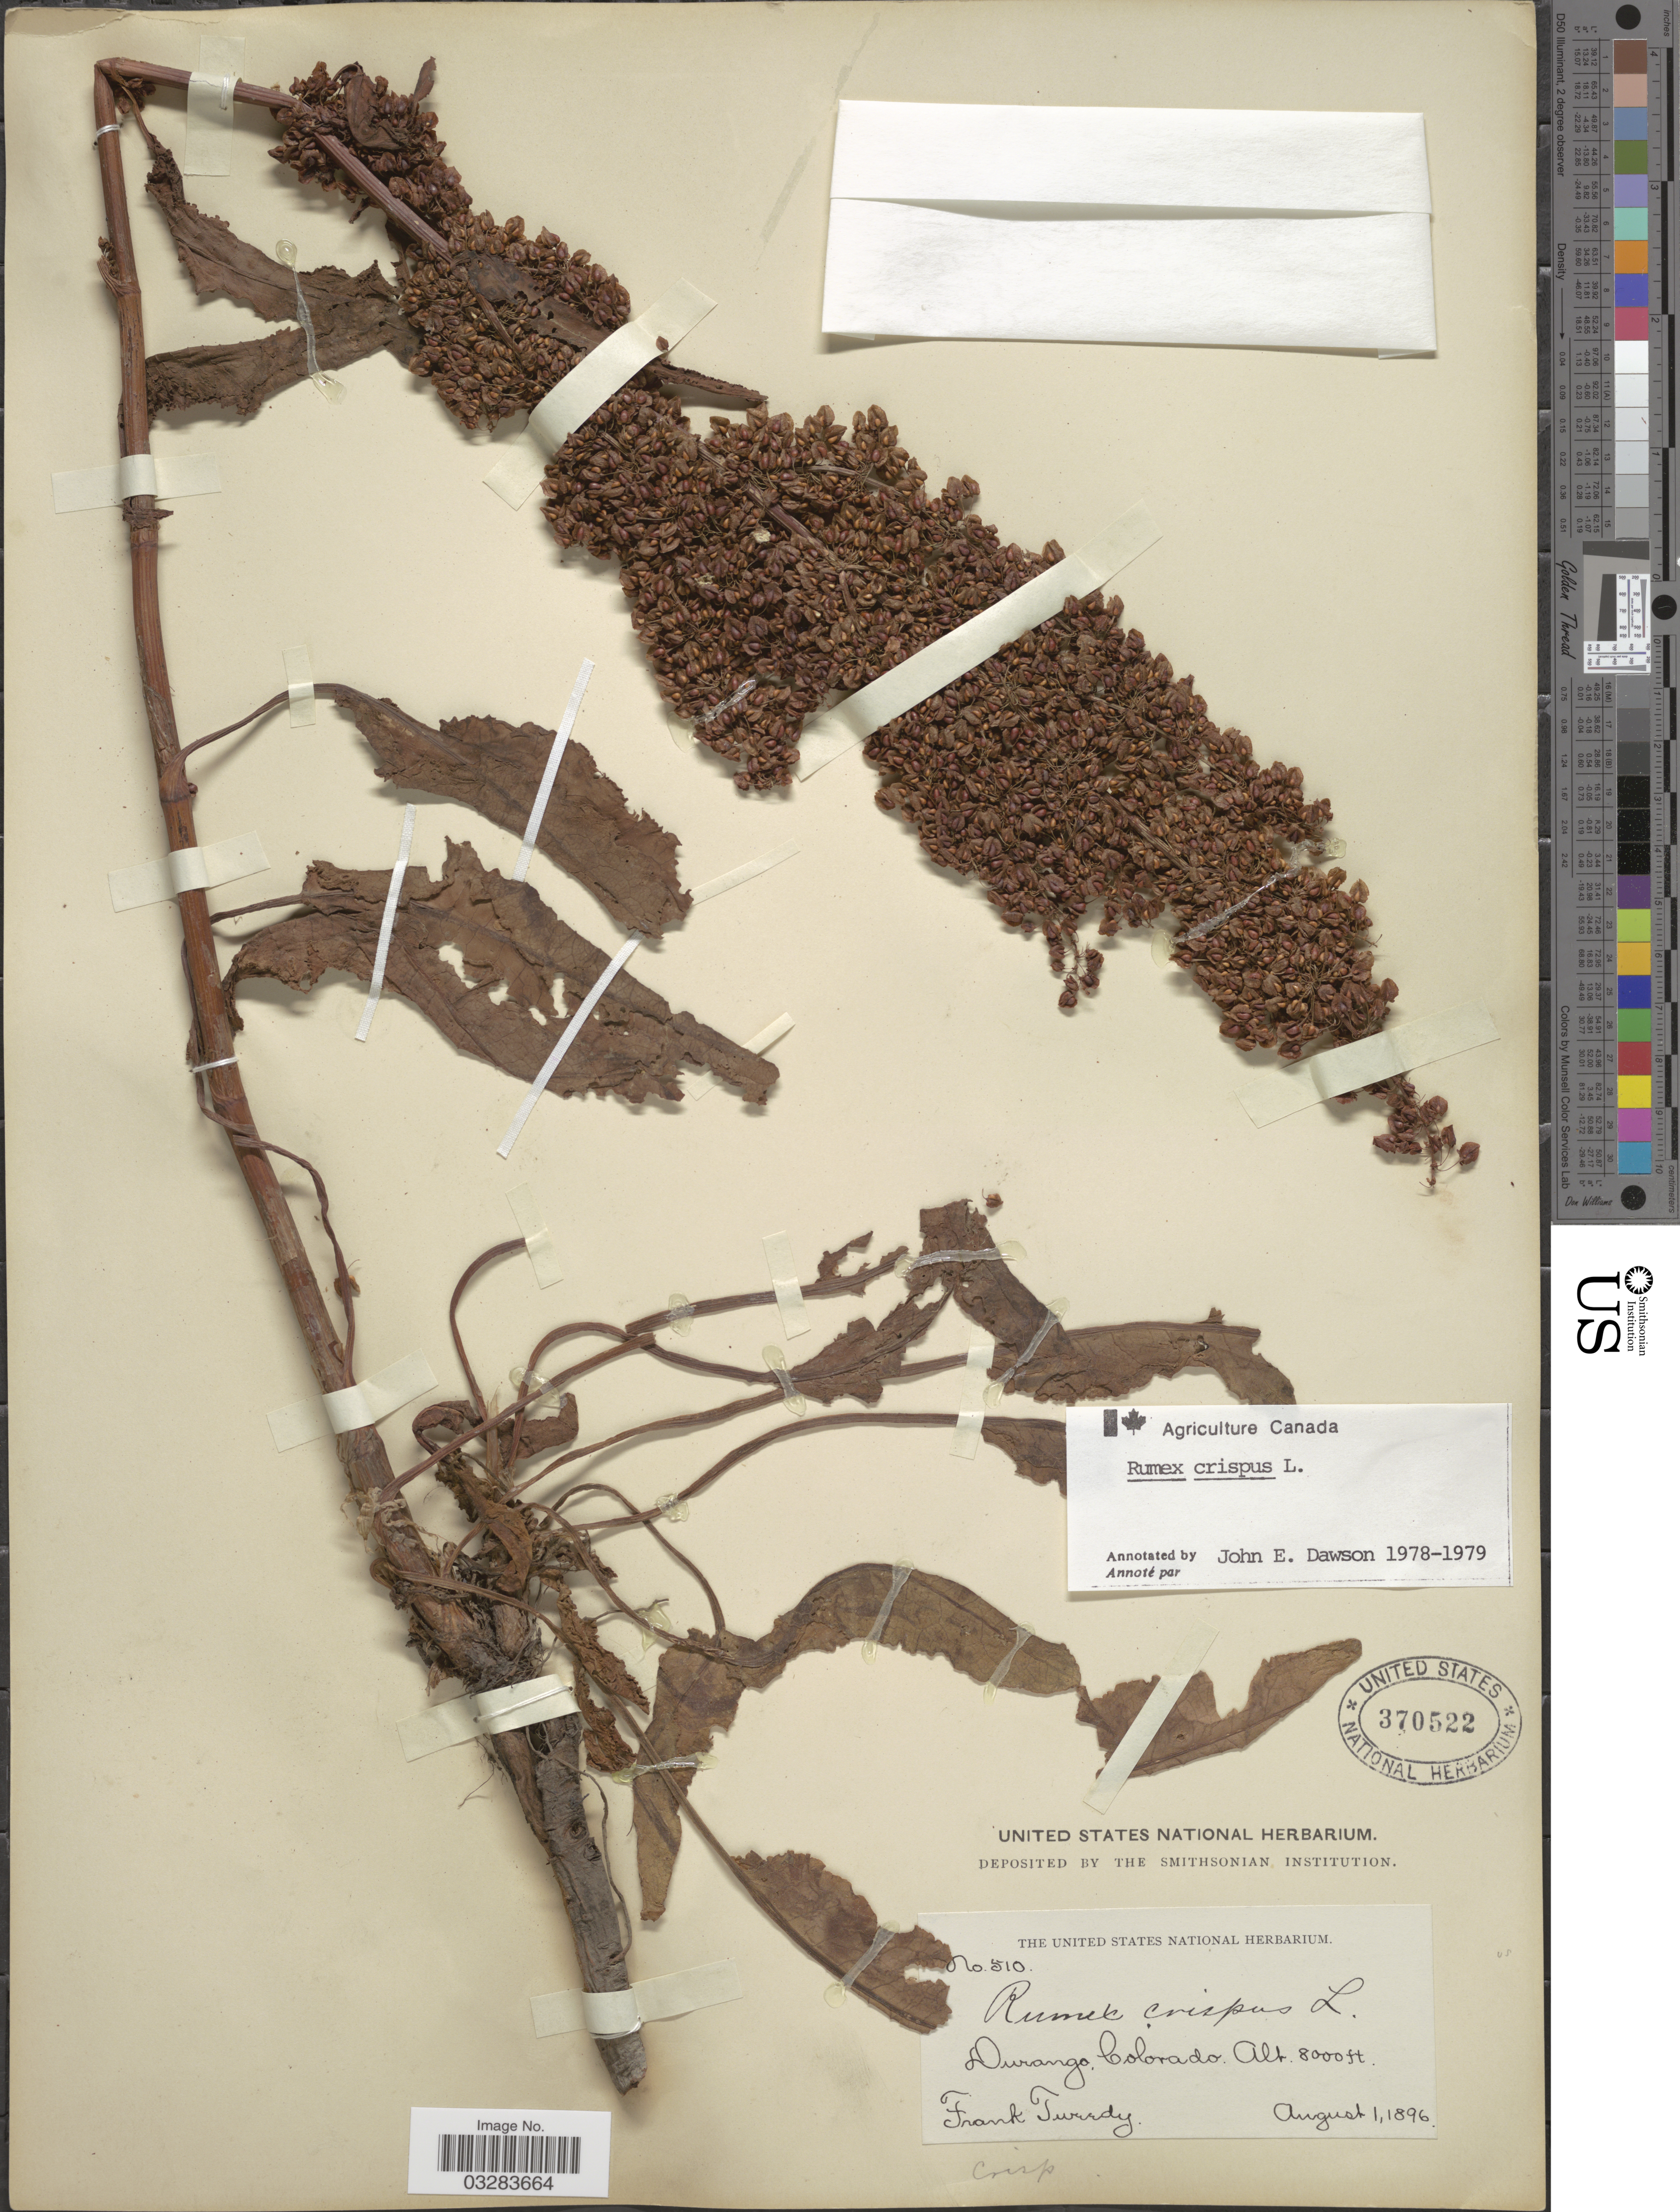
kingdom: Plantae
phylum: Tracheophyta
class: Magnoliopsida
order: Caryophyllales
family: Polygonaceae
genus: Rumex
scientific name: Rumex crispus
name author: L.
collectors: F. Tweedy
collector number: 510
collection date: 1896-08-01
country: United States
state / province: Colorado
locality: Durango.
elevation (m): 2438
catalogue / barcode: US 370522